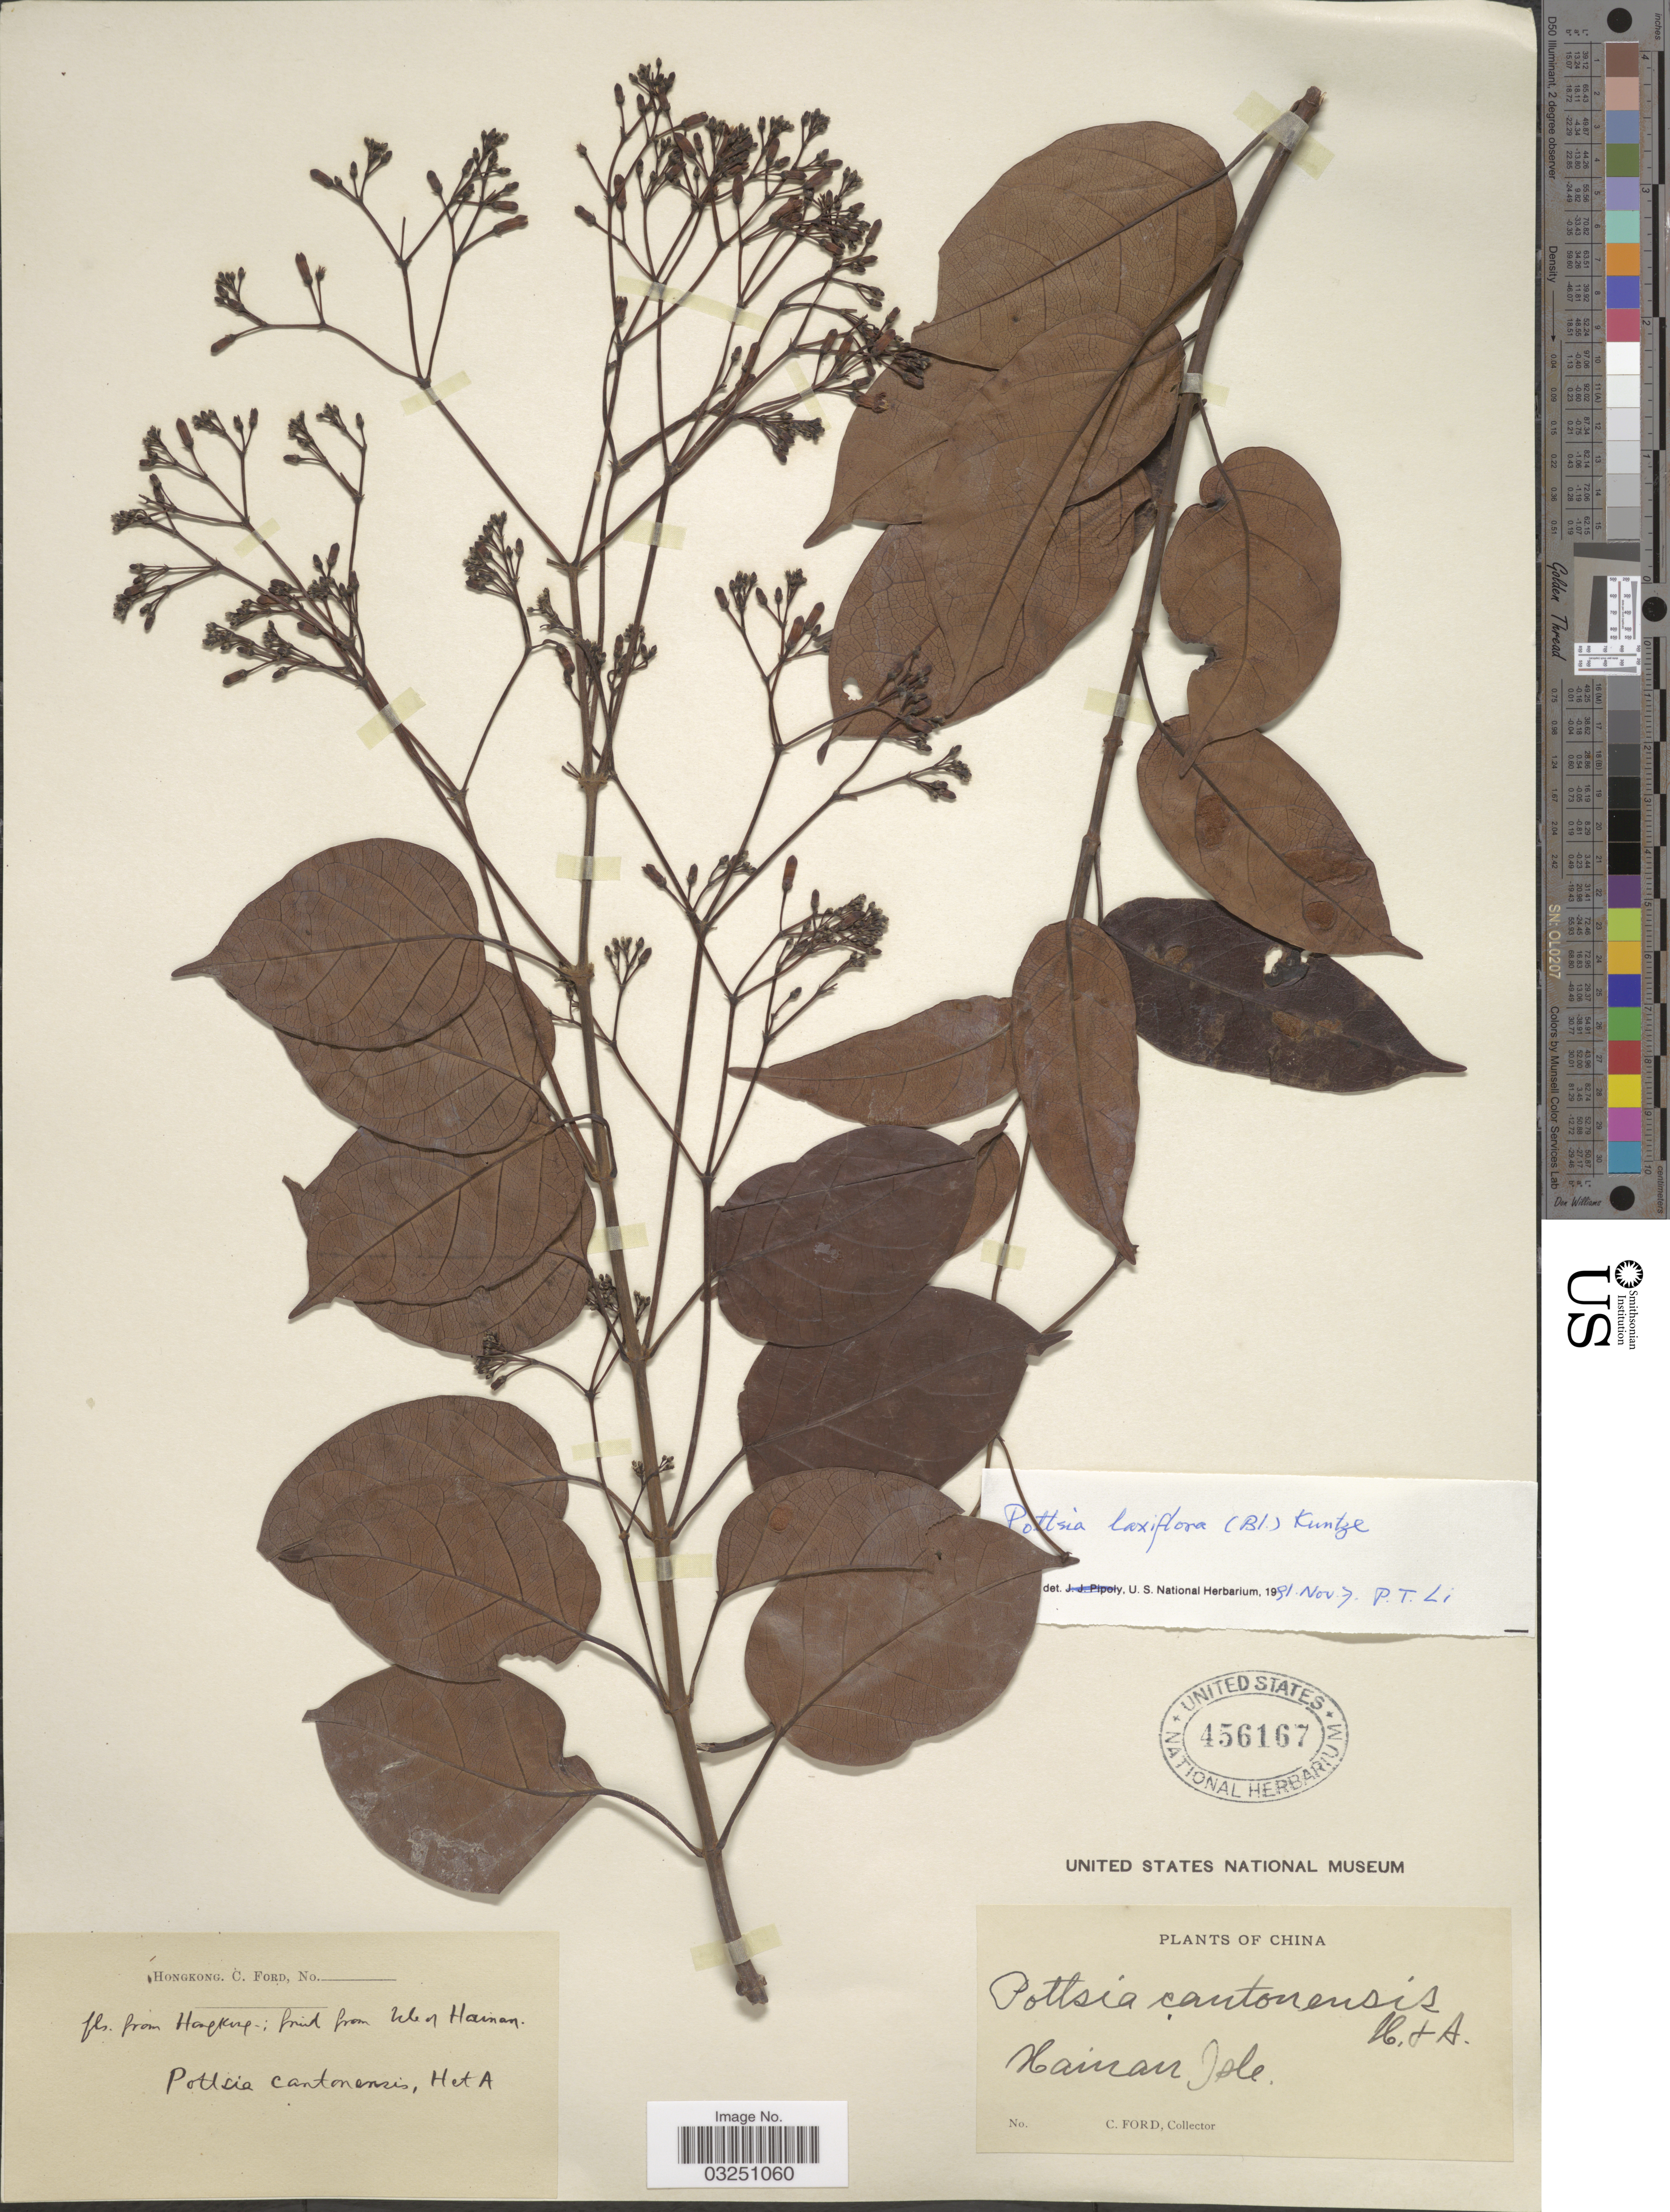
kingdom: Plantae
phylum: Tracheophyta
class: Magnoliopsida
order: Gentianales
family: Apocynaceae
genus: Pottsia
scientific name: Pottsia laxiflora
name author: (Blume) Kuntze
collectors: C. Ford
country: China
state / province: Hainan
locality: Hainan Isle.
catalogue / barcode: US 456167